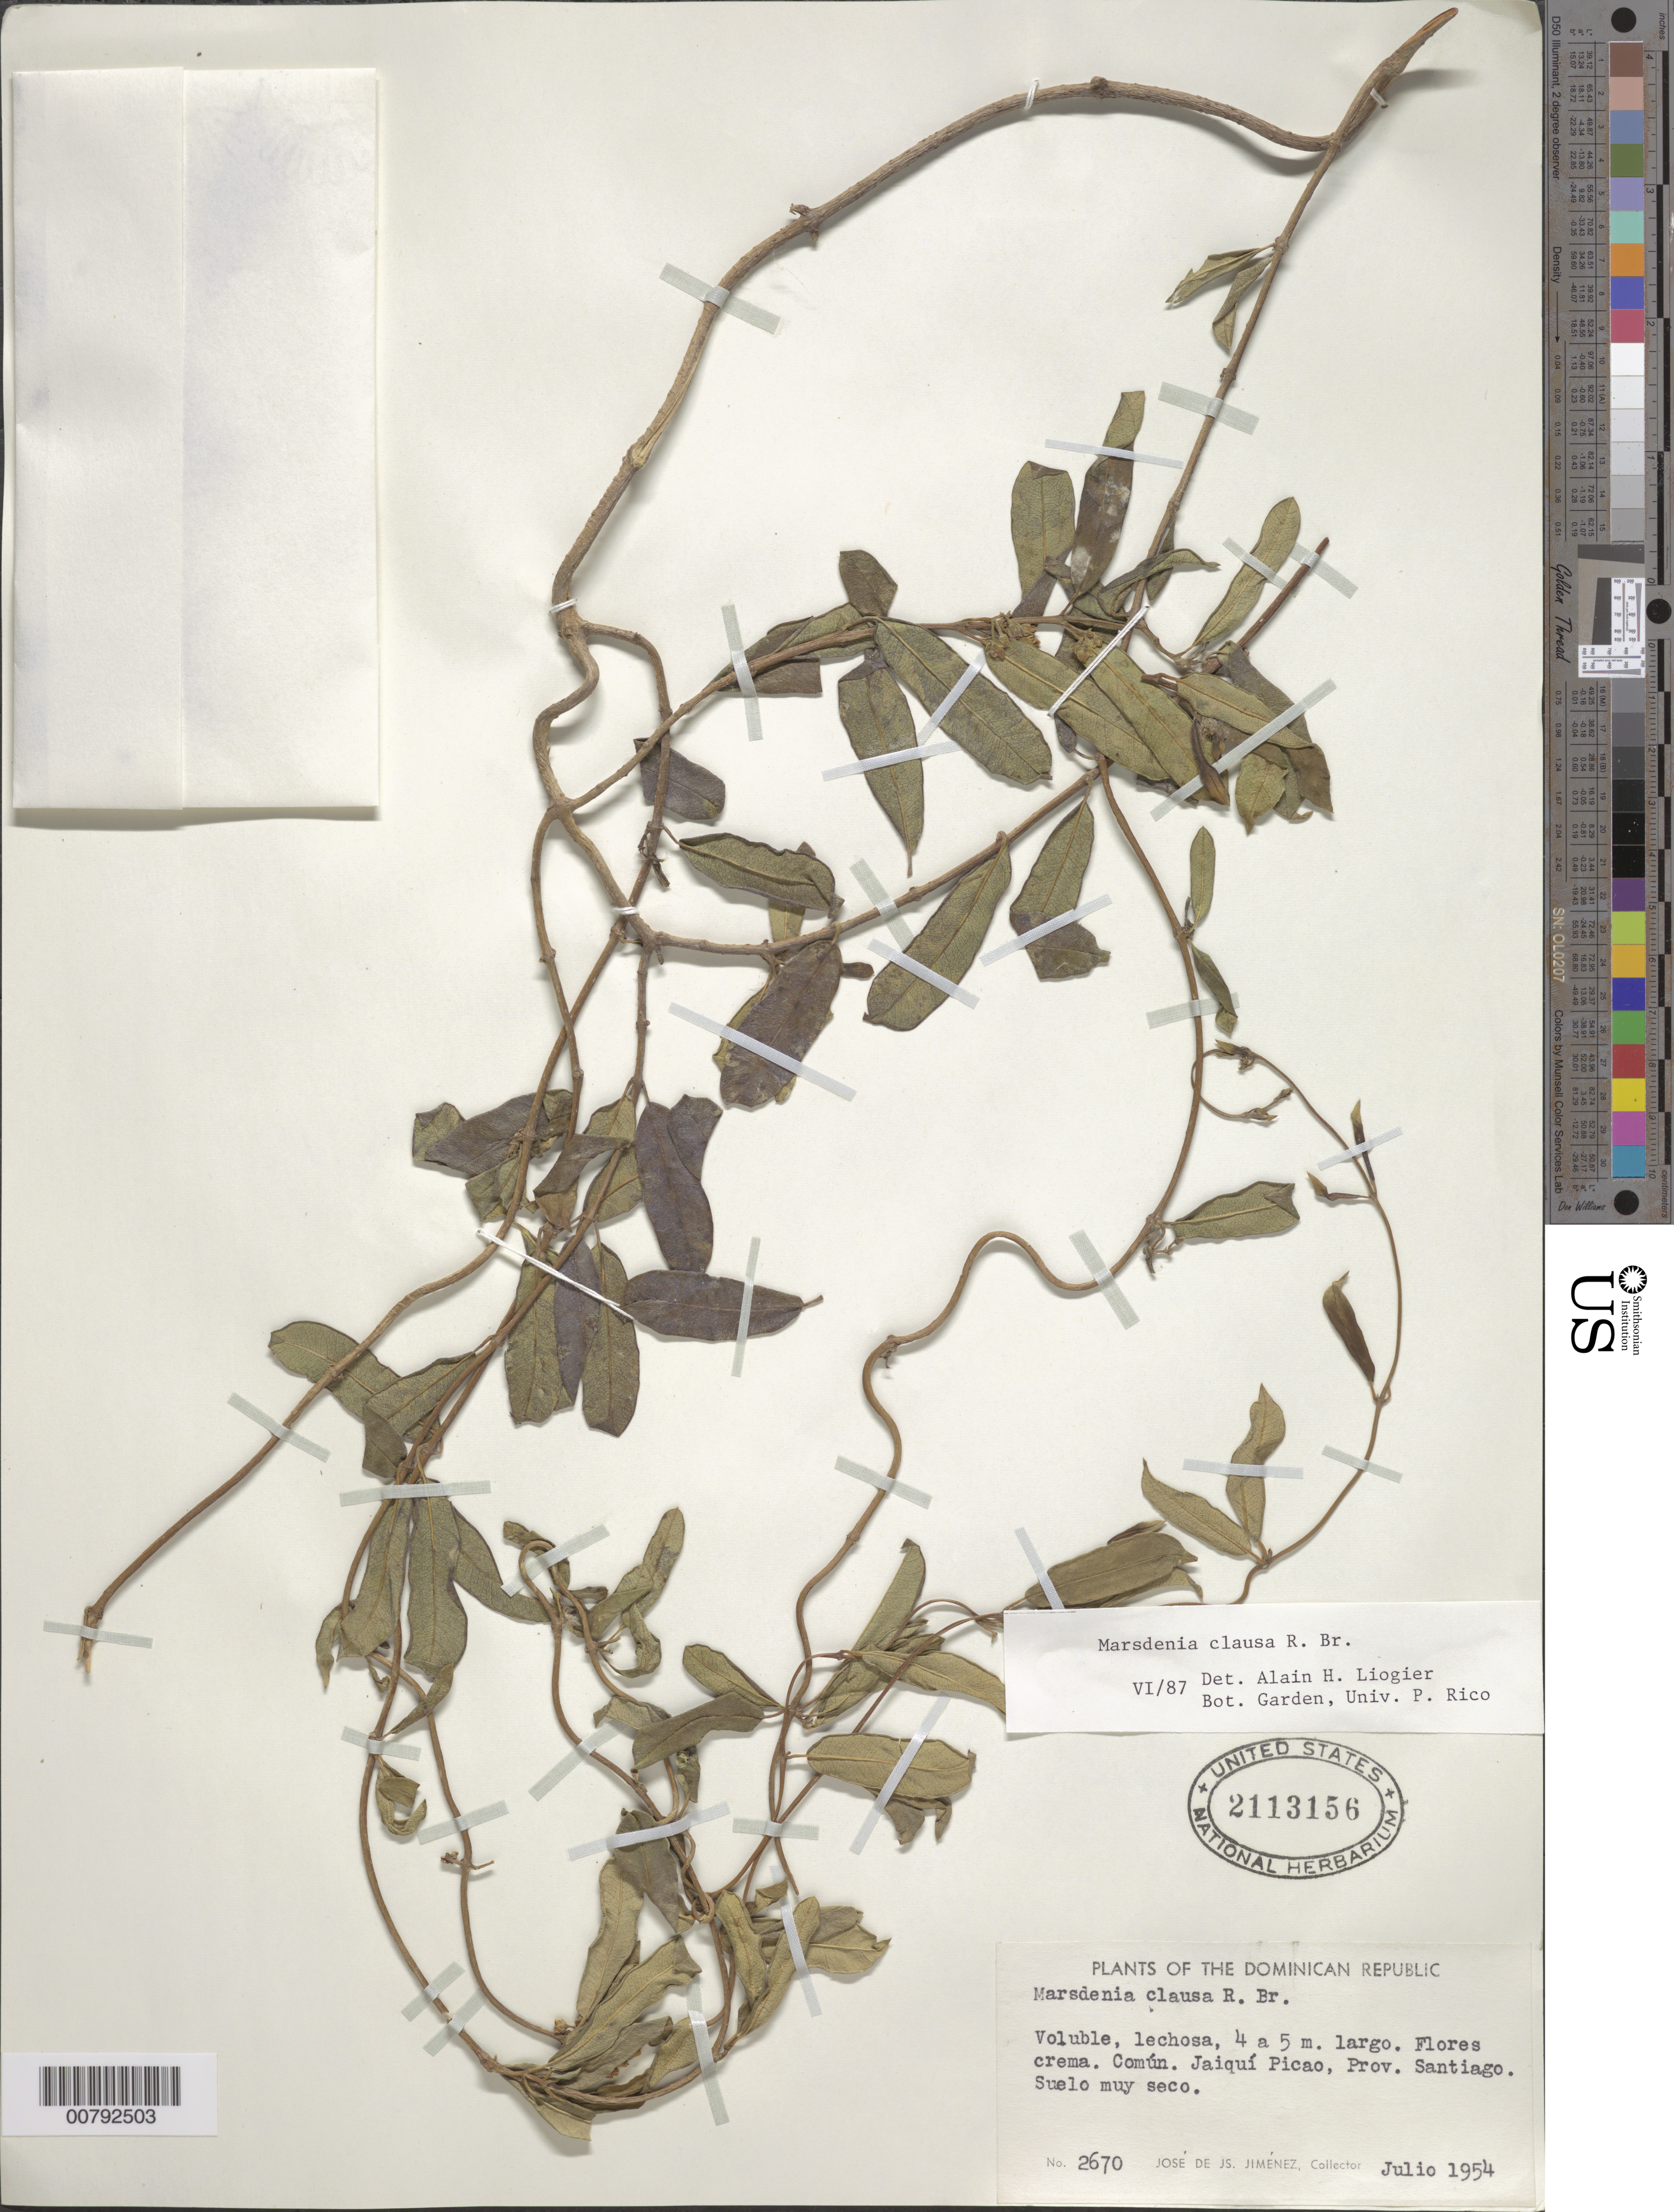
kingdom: Plantae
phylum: Tracheophyta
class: Magnoliopsida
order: Gentianales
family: Apocynaceae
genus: Marsdenia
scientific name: Marsdenia clausa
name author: R. Br.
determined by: Liogier, Alain H.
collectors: J. J. Jiménez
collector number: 2670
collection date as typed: Jul 1954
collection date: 1954-07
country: Dominican Republic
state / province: Santiago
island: Hispaniola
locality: Jaiquí Picao.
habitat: Very dry soil.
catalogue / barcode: US 2113156